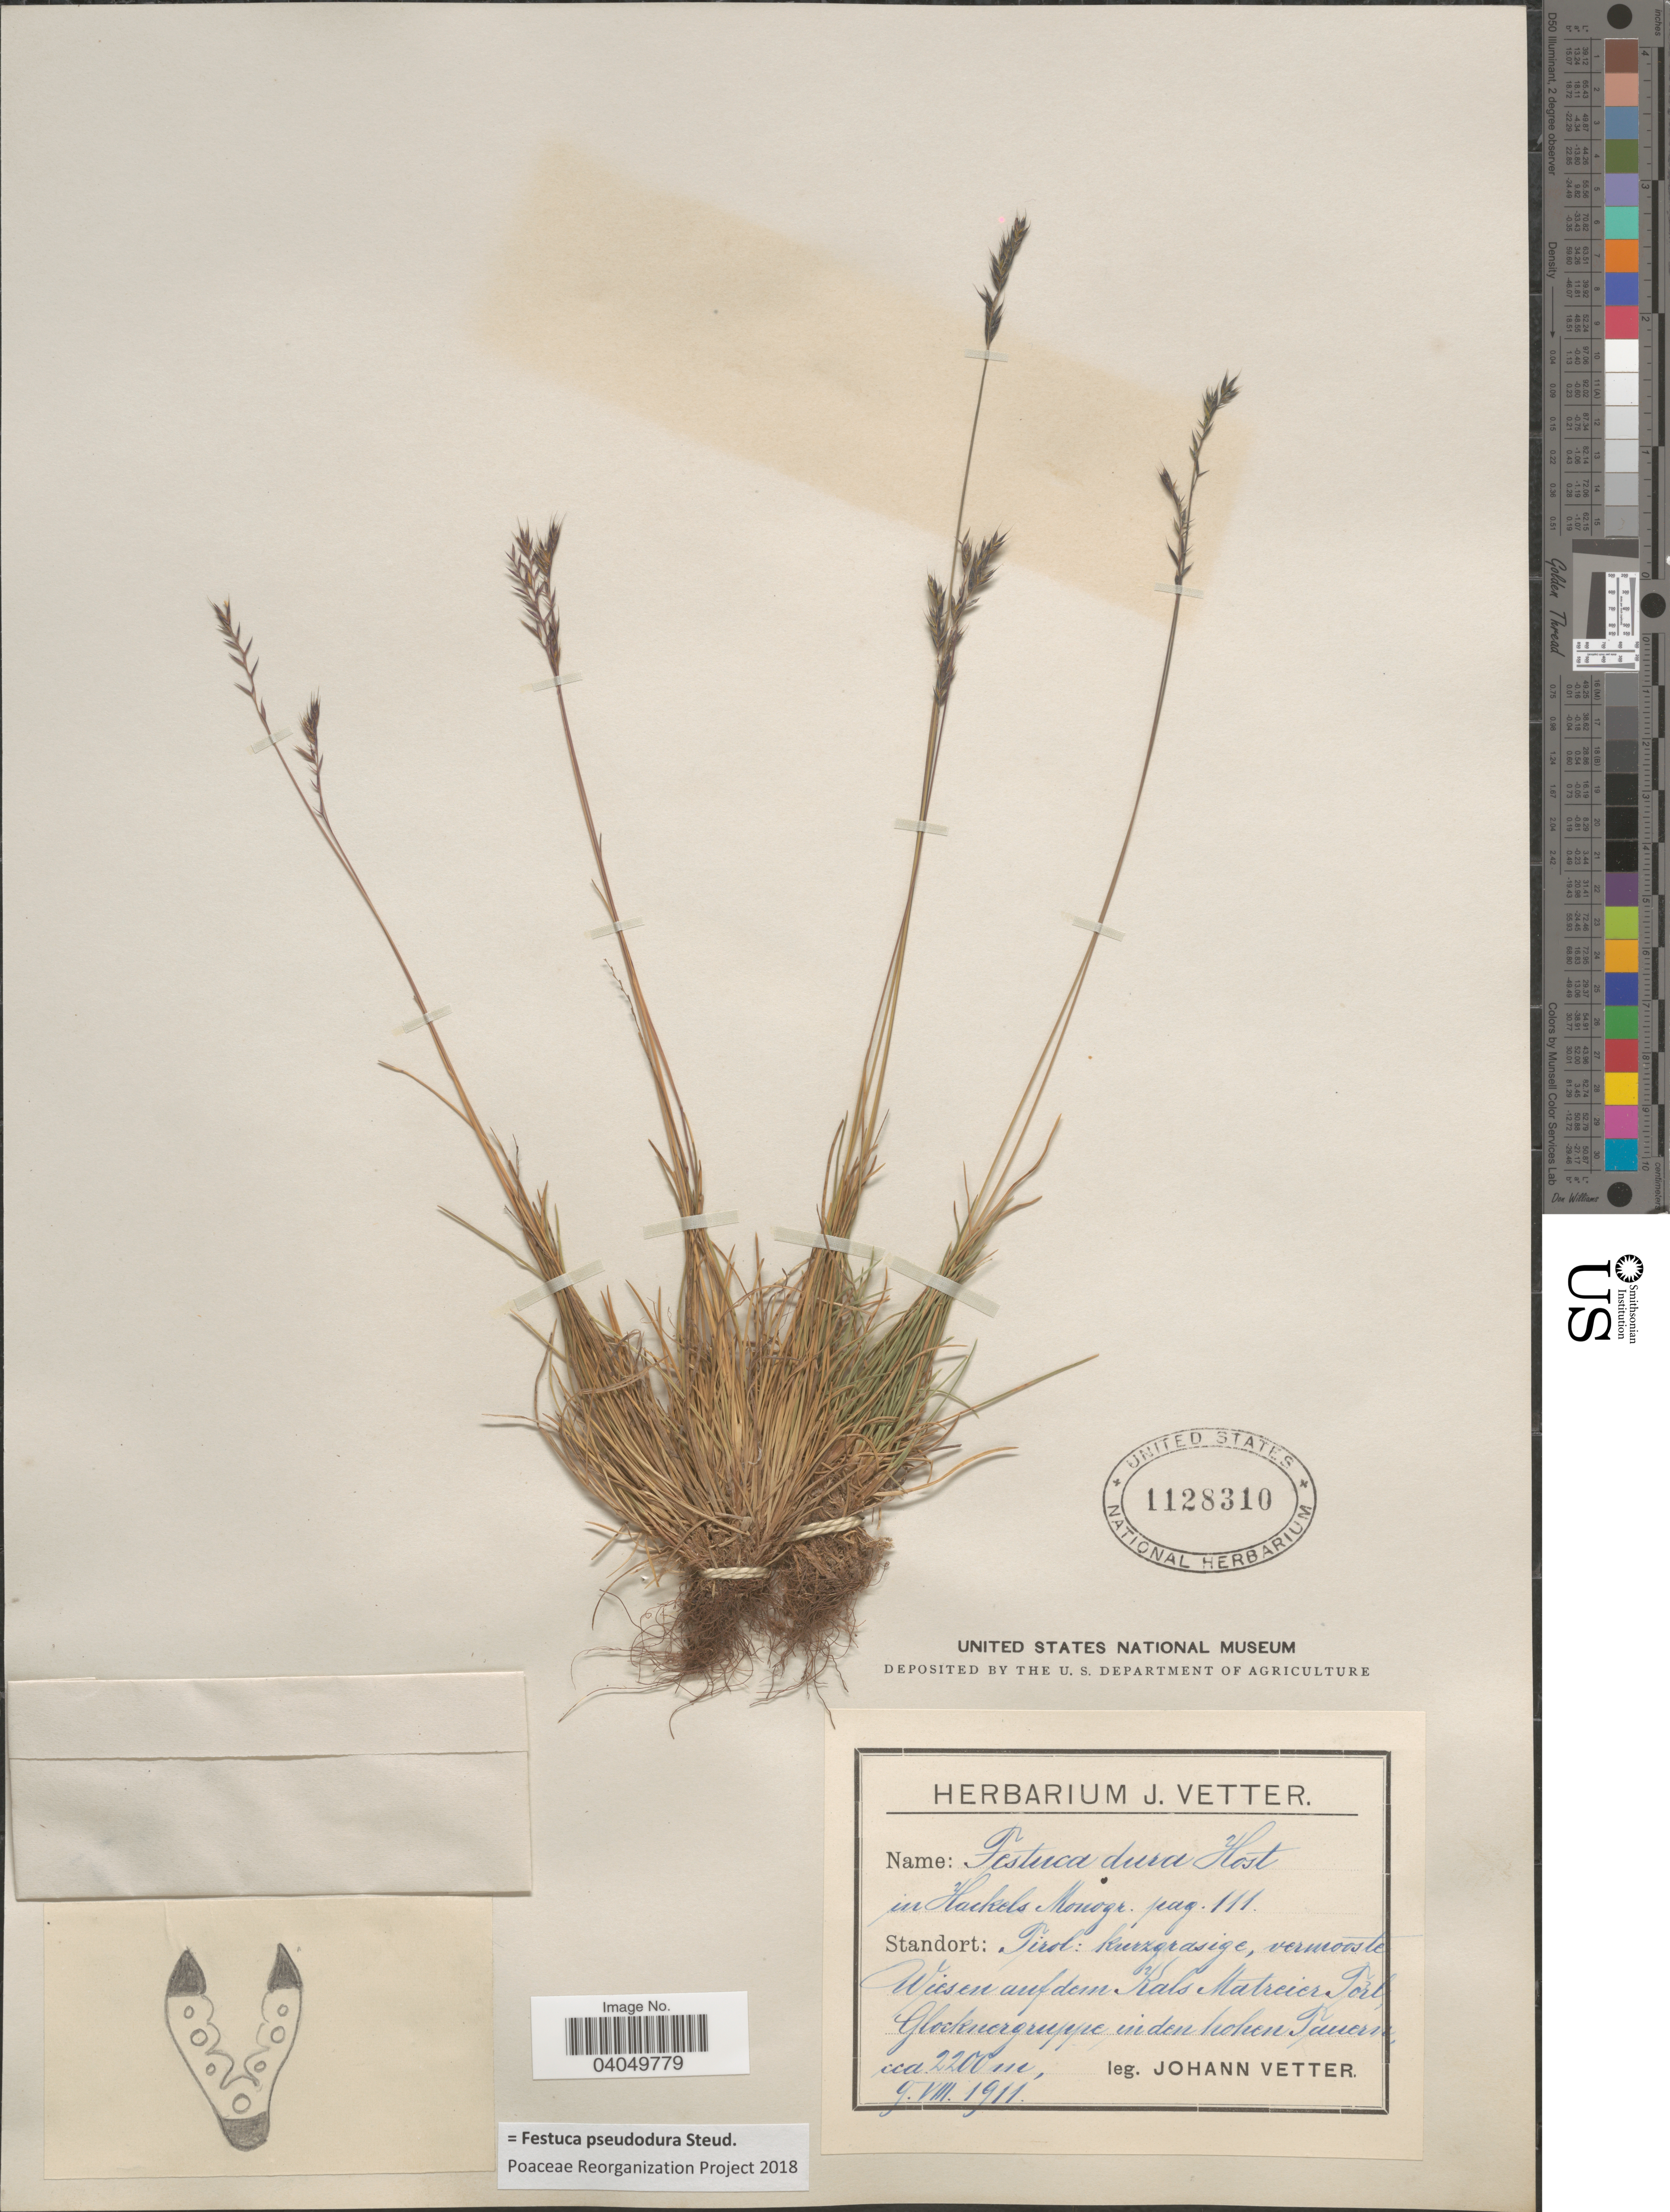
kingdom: Plantae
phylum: Tracheophyta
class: Liliopsida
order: Poales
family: Poaceae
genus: Festuca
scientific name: Festuca pseudodura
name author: Steud.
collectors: J. Vetter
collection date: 1911-08-09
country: Austria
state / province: Tirol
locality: Standort: Tirol: kurzgrasige, vermooste. Wiesen aufdem Kals Matreier Torl, Glocknergruppe, in den hohen Tauern.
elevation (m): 2200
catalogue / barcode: US 1128310